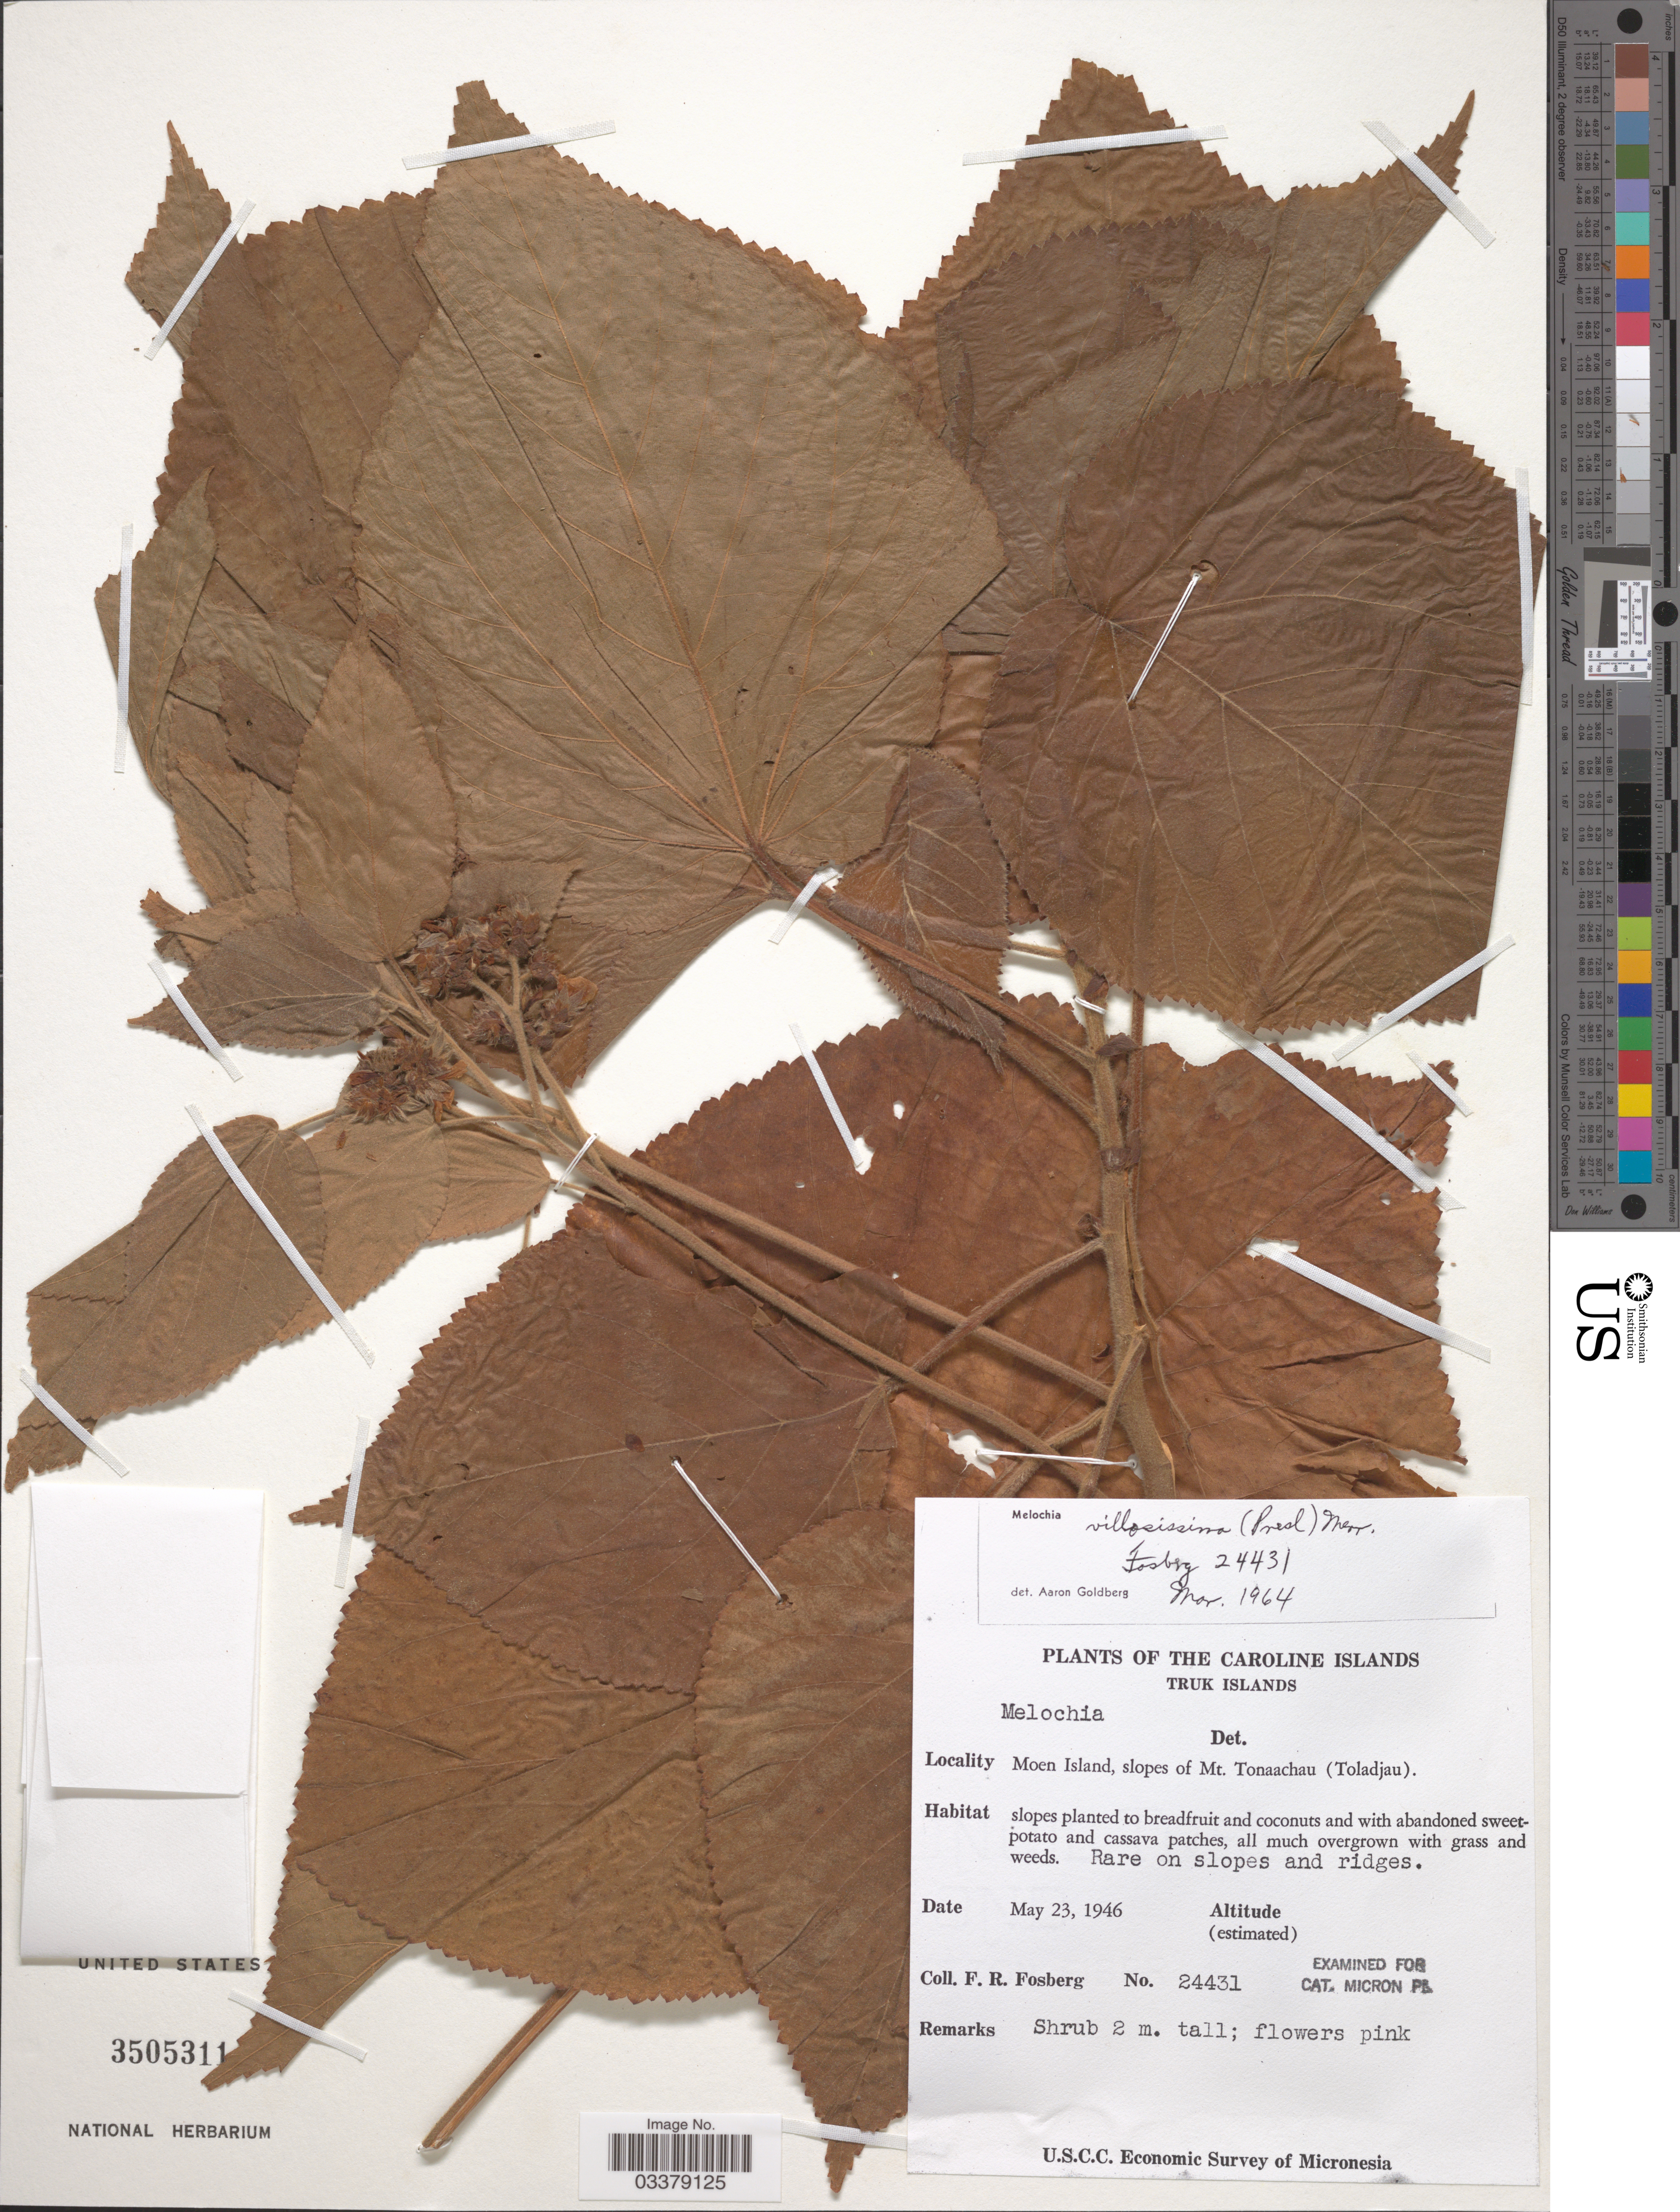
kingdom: Plantae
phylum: Tracheophyta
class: Magnoliopsida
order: Malvales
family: Malvaceae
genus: Melochia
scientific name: Melochia villosissima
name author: (C. Presl) Merr.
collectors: F. R. Fosberg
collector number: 24431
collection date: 1946-05-23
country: Micronesia, Federated States of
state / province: Truk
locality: The Caroline Islands. Truk Islands. Moen Island, slopes of Mt. Tonaachau (Toladjau).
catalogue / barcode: US 3505311